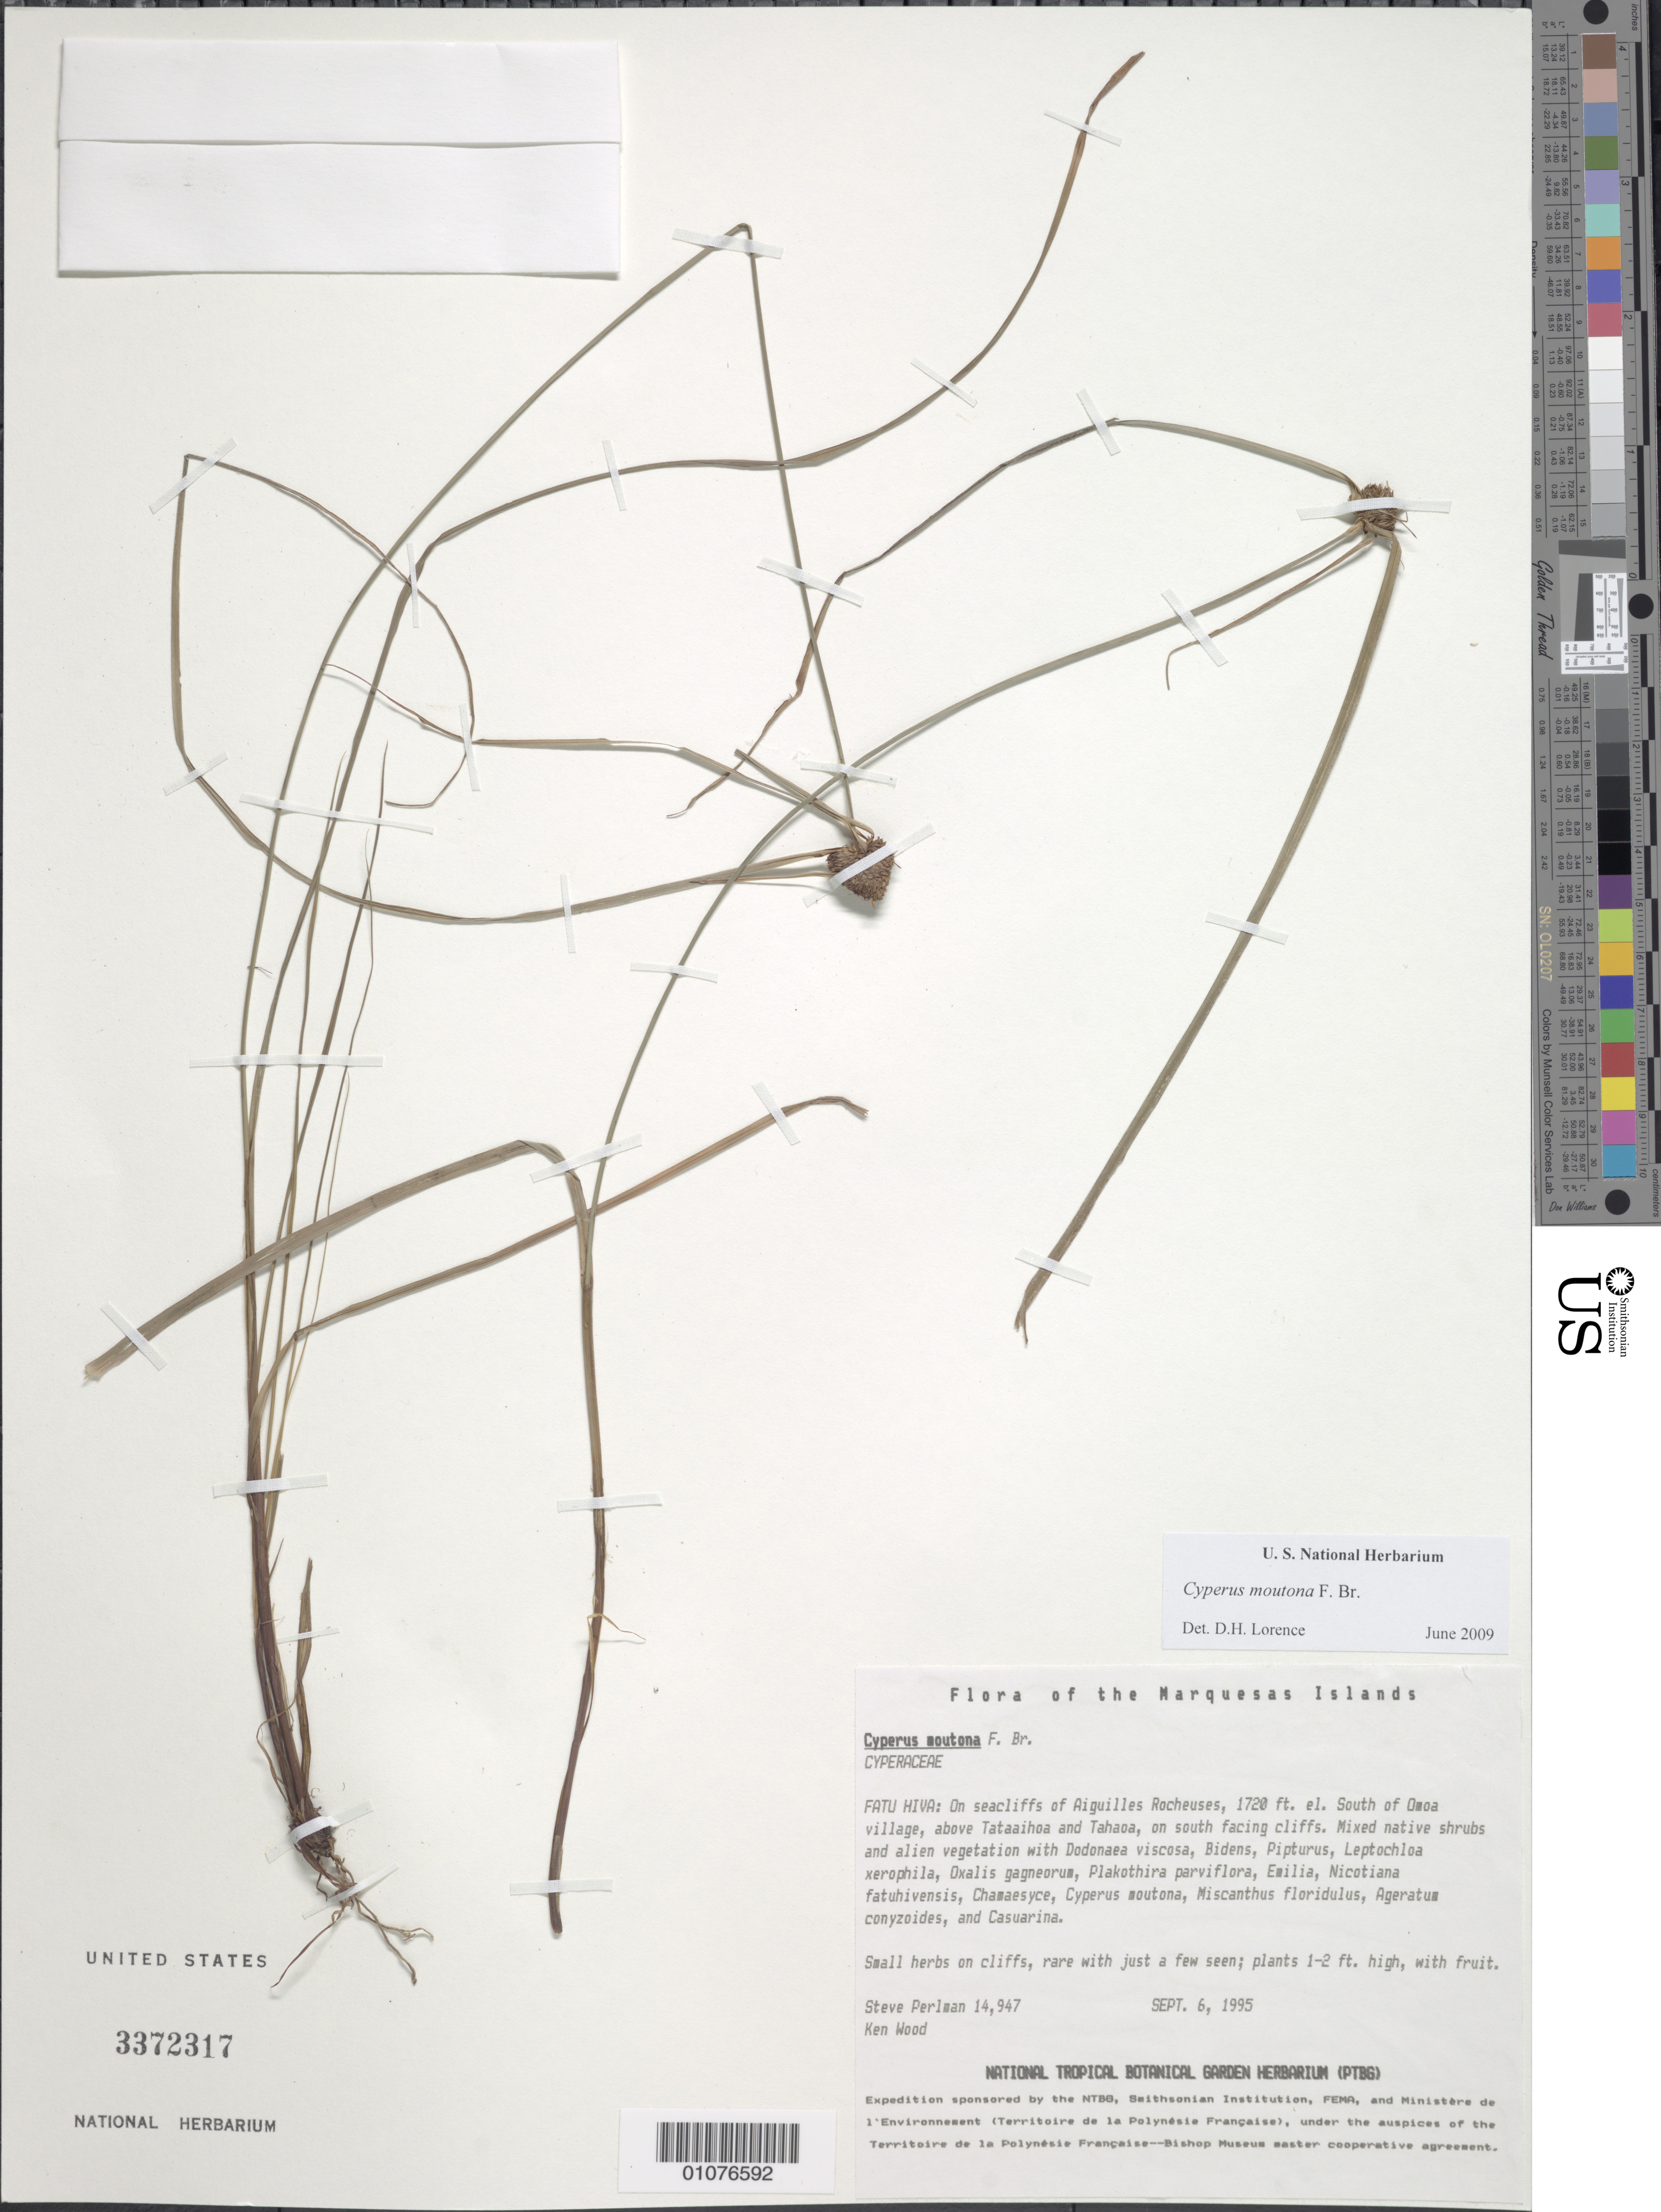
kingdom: Plantae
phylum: Tracheophyta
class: Liliopsida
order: Poales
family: Cyperaceae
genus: Cyperus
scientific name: Cyperus moutona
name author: F. Br.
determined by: Lorence, David H., (PTBG), National Tropical Botanical Garden (UNITED STATES)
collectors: S. P. Perlman & K. R. Wood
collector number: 14947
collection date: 1995-09-06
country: French Polynesia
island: Fatu Hiva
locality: on seacliffs of Aiguilles Rocheuses, south of 'Omo'a village, above Tataaihoa and Tahaoa, south facing cliffs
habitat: In Mix of native shrubs and Alien vegetation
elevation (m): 524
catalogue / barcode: US 3372317